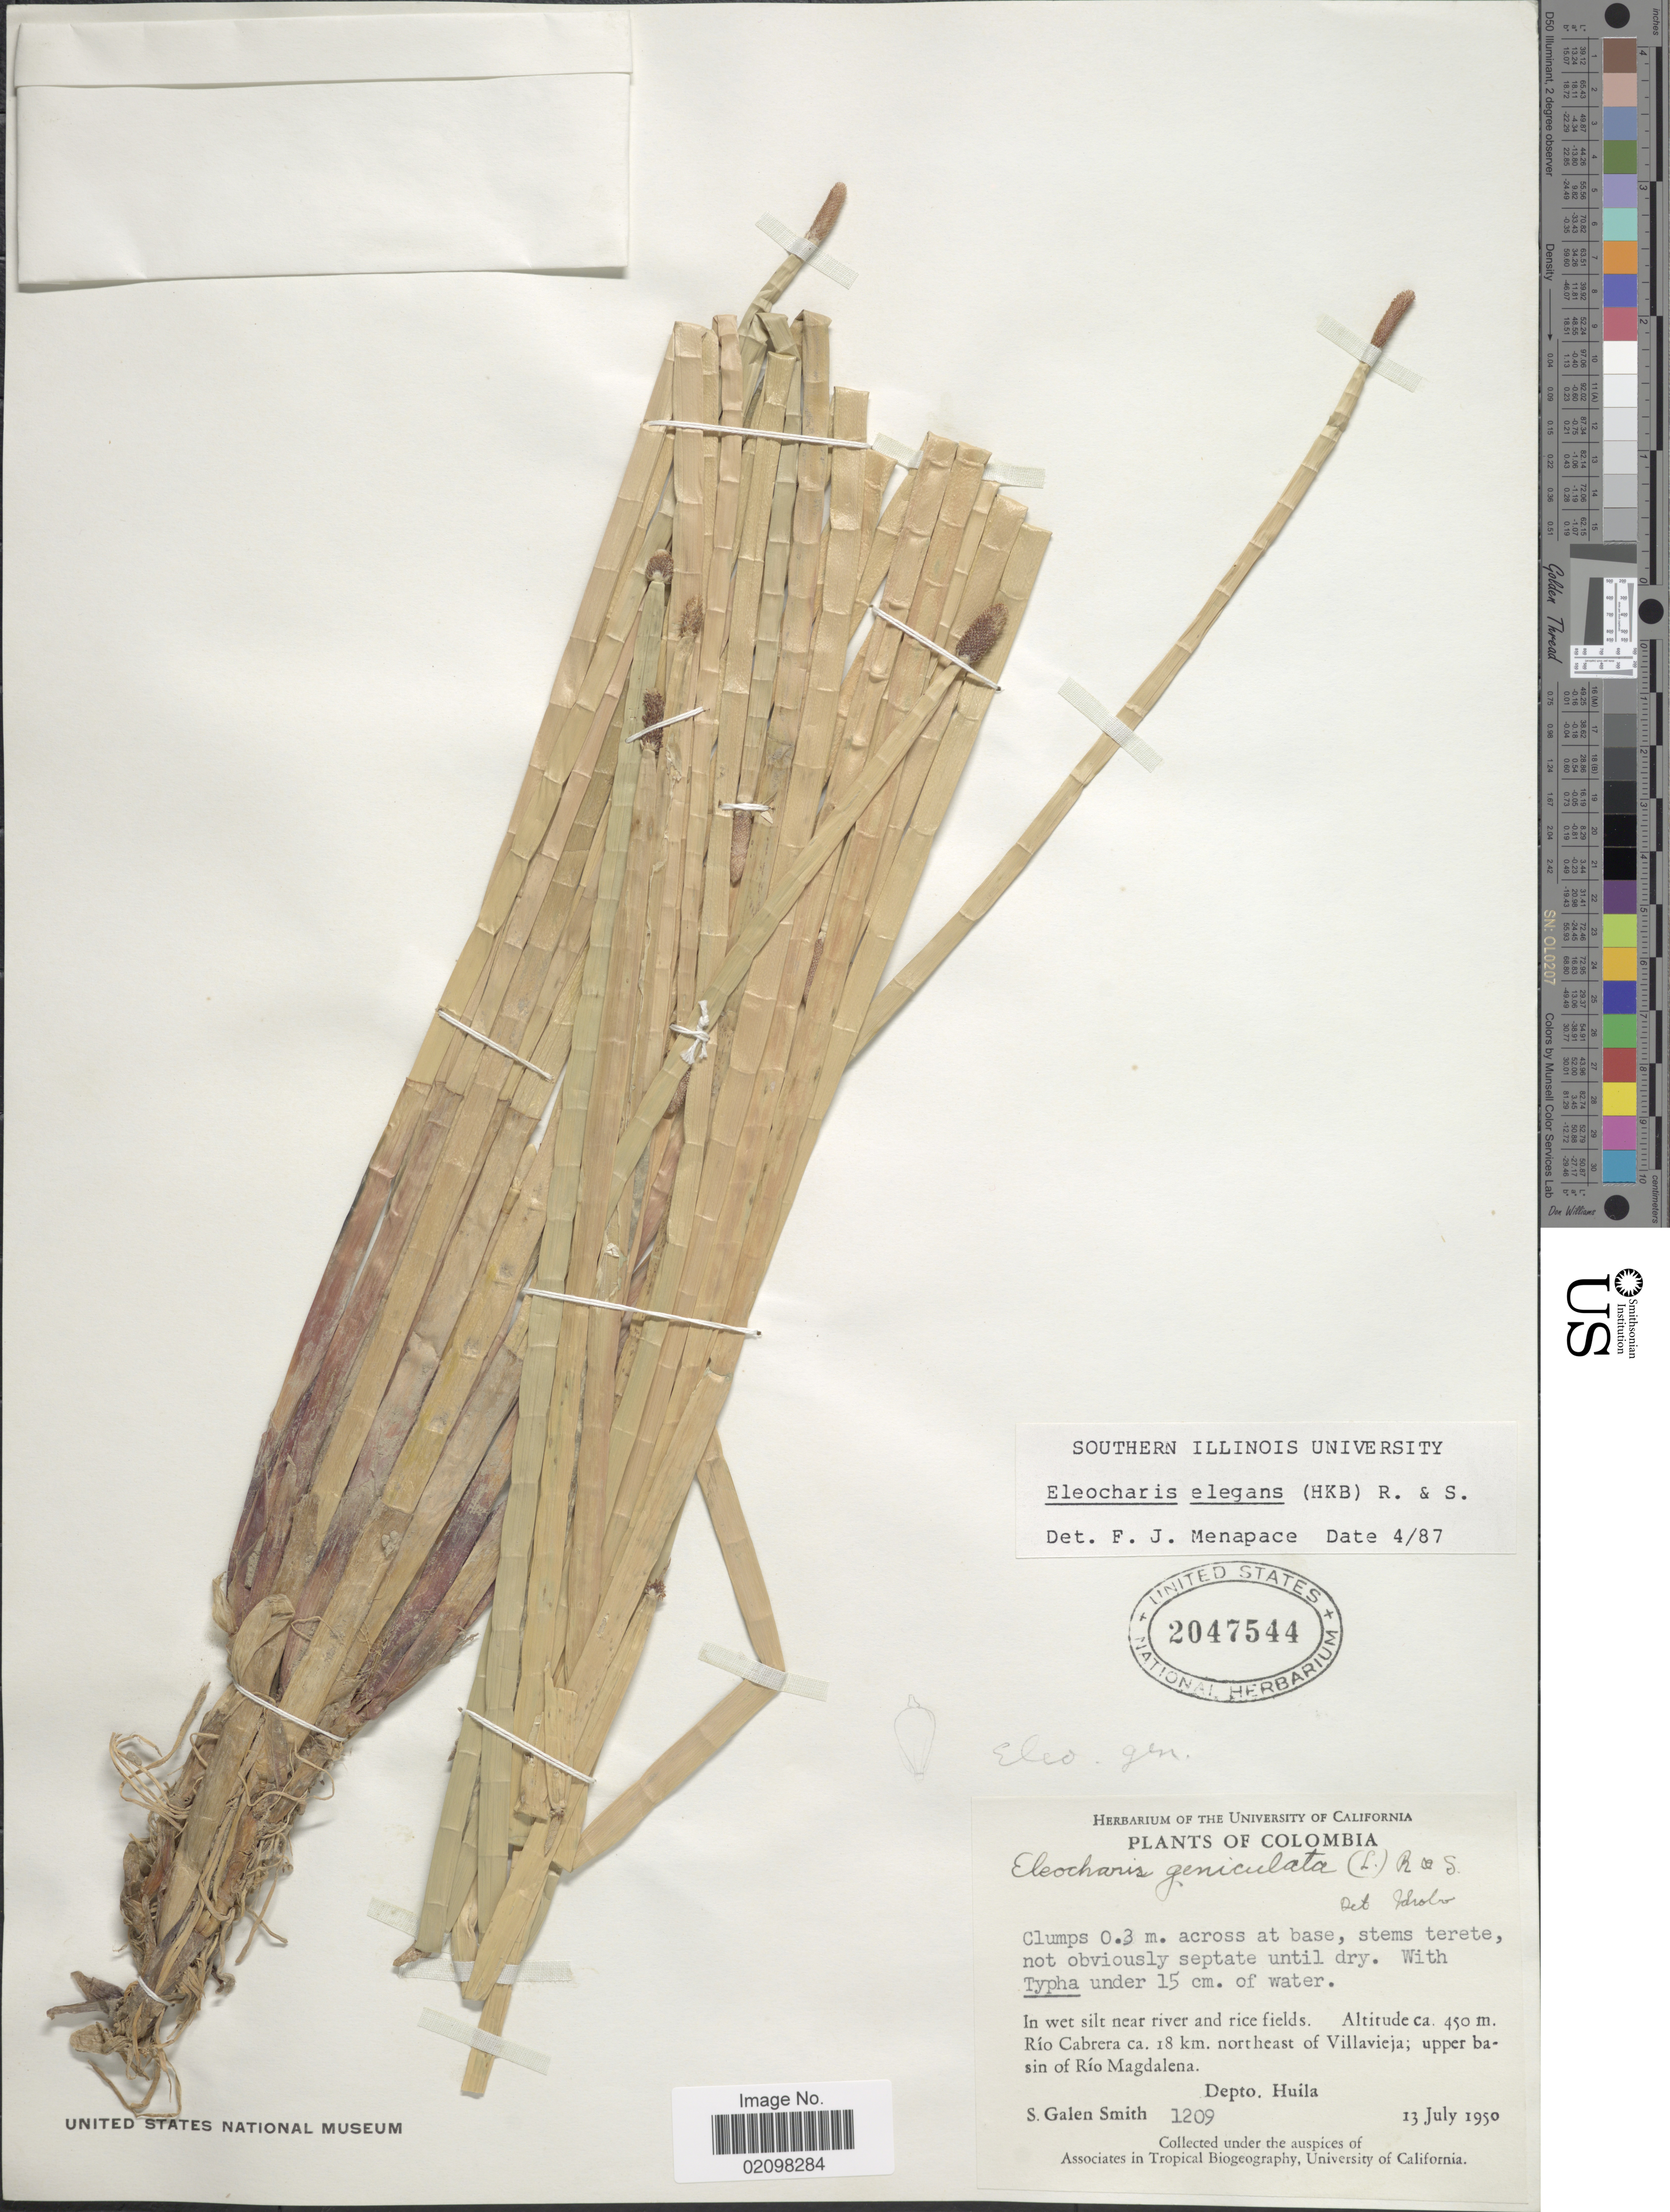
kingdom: Plantae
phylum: Tracheophyta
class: Liliopsida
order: Poales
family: Cyperaceae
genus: Eleocharis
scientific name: Eleocharis elegans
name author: (Kunth) Roem. & Schult.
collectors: S. G. Smith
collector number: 1209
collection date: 1950-07-13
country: Colombia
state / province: Huila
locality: Río Cabrera ca. 18 km. northeast of Villavieja; upper basin of Río Magdalena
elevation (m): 450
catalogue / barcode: US 2047544